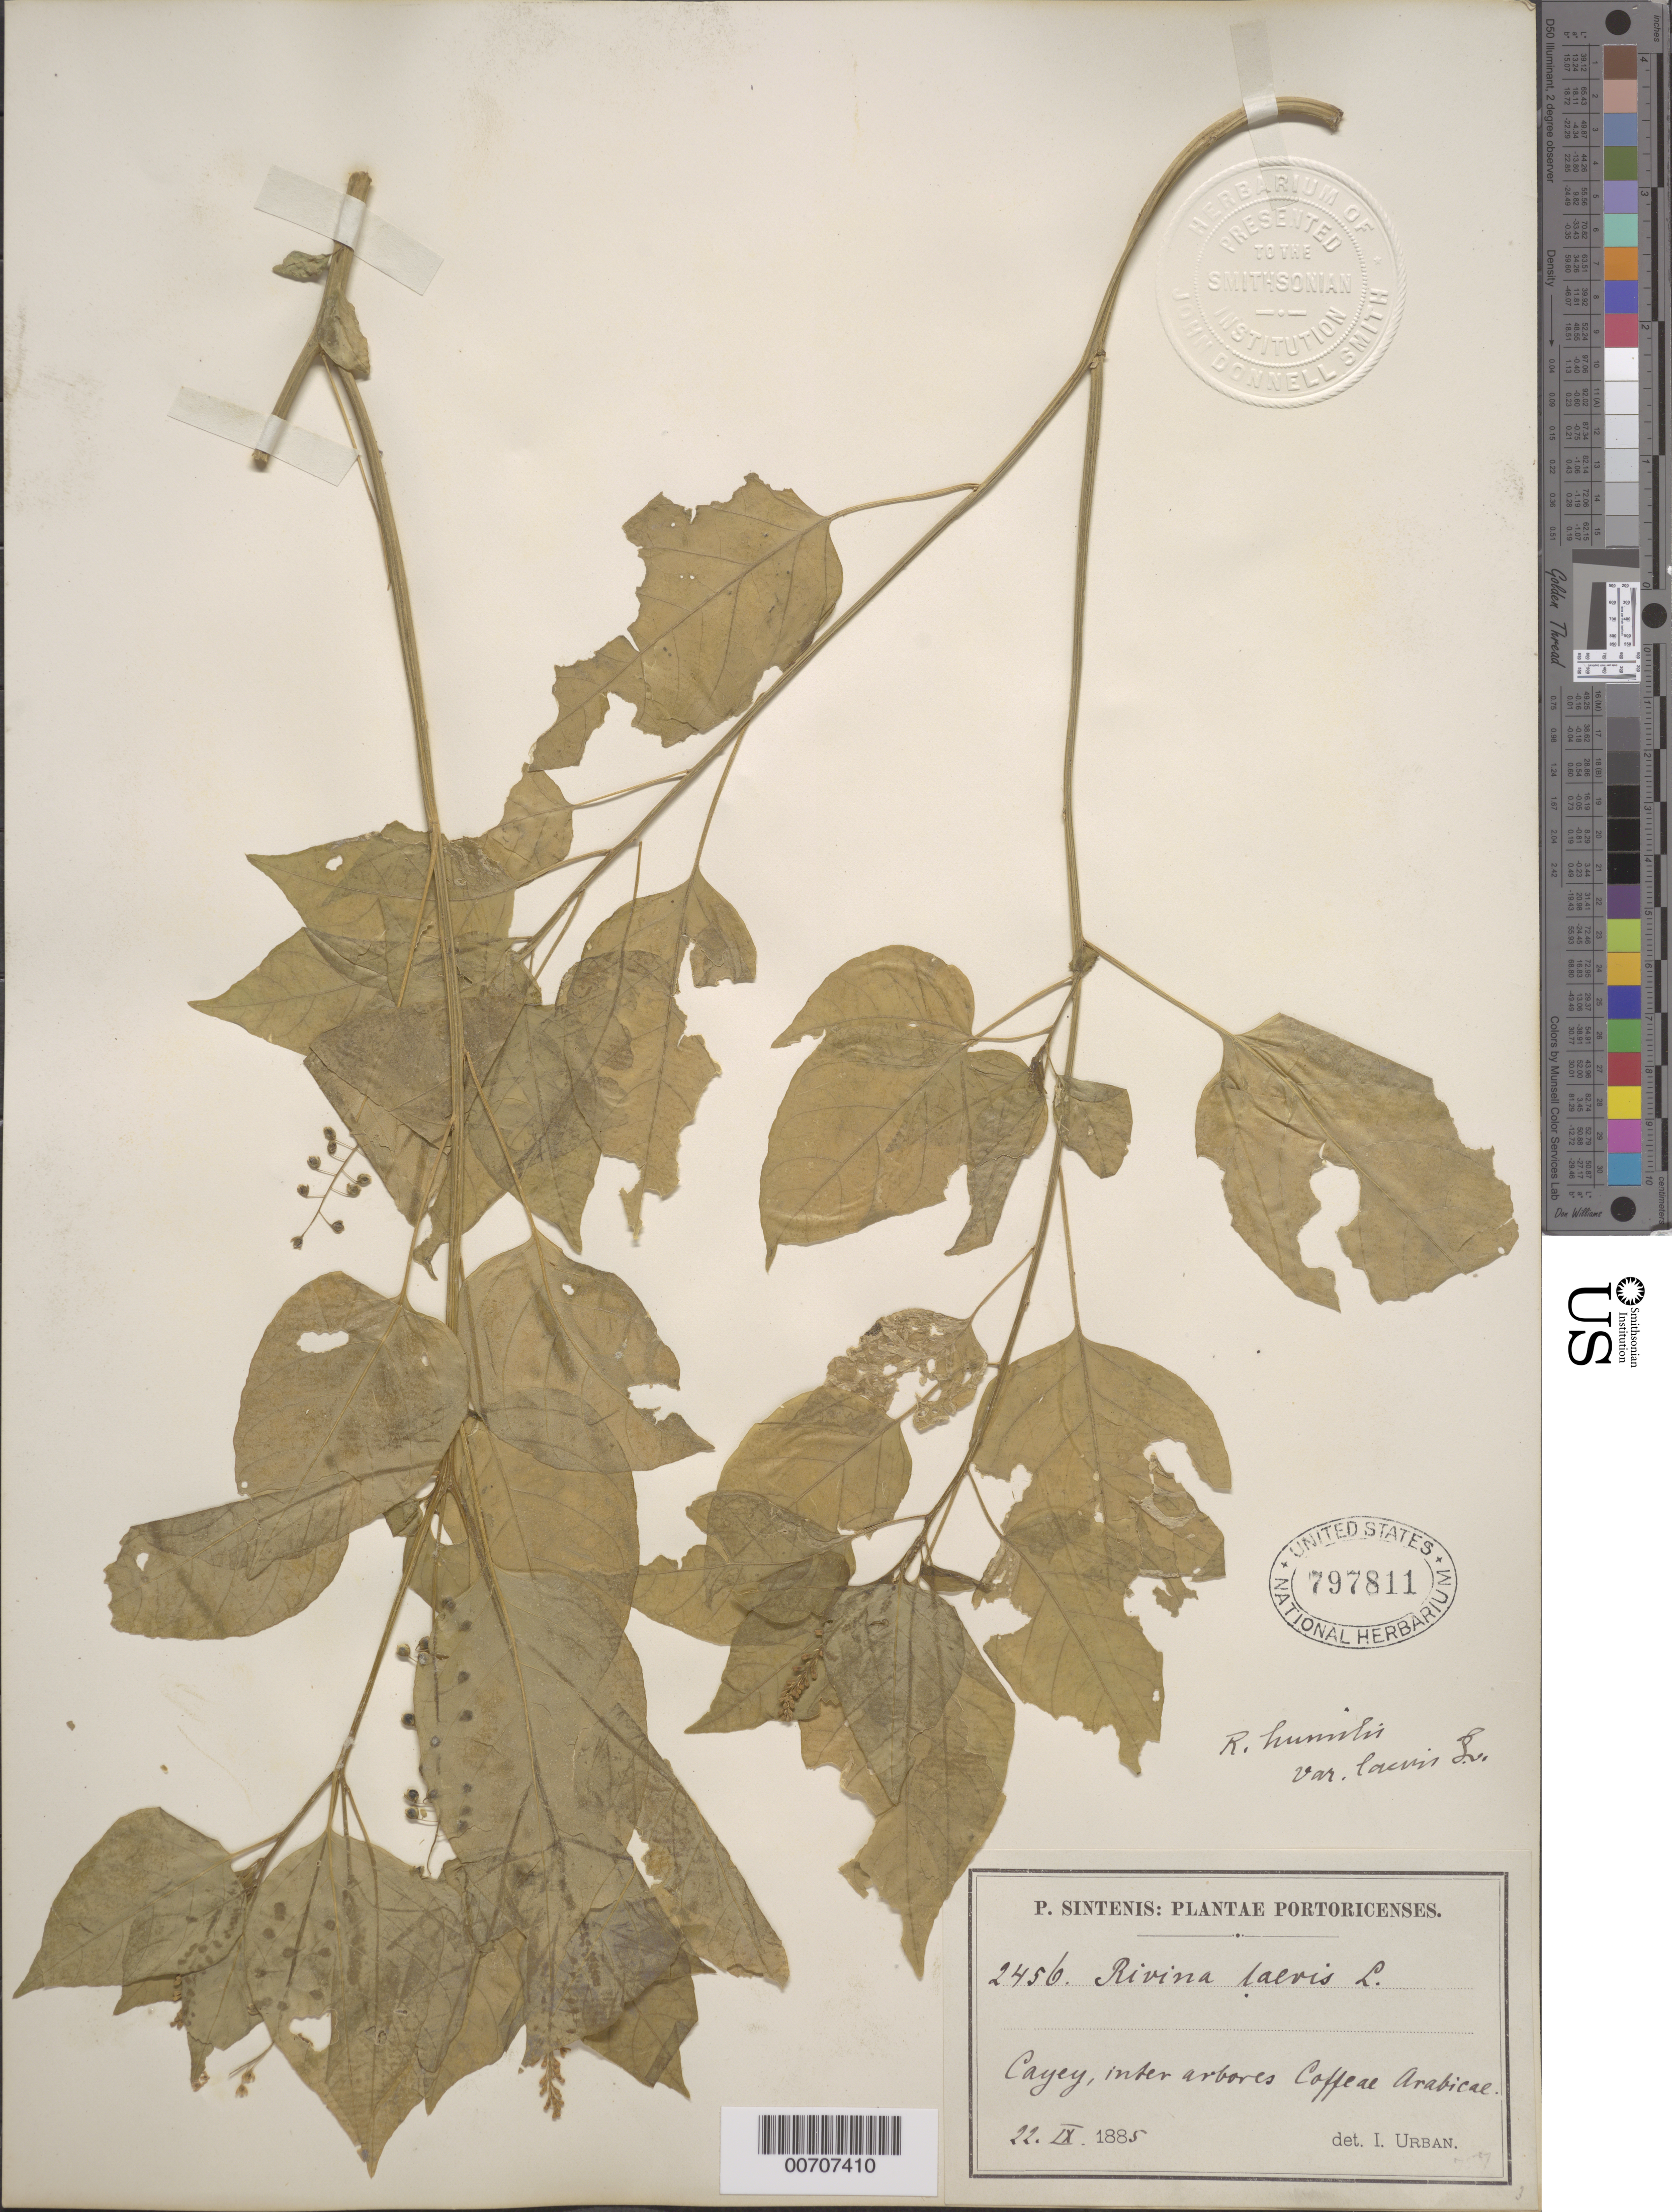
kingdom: Plantae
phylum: Tracheophyta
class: Magnoliopsida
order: Caryophyllales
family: Phytolaccaceae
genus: Rivina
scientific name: Rivina laevis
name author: L.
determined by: Urban, Ignatz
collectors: P. Sintenis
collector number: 2456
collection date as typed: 22 Sep 1885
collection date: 1885-09-22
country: Puerto Rico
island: Greater Antilles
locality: Cayey, inter arbores Coffeae Arabicae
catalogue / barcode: US 797811